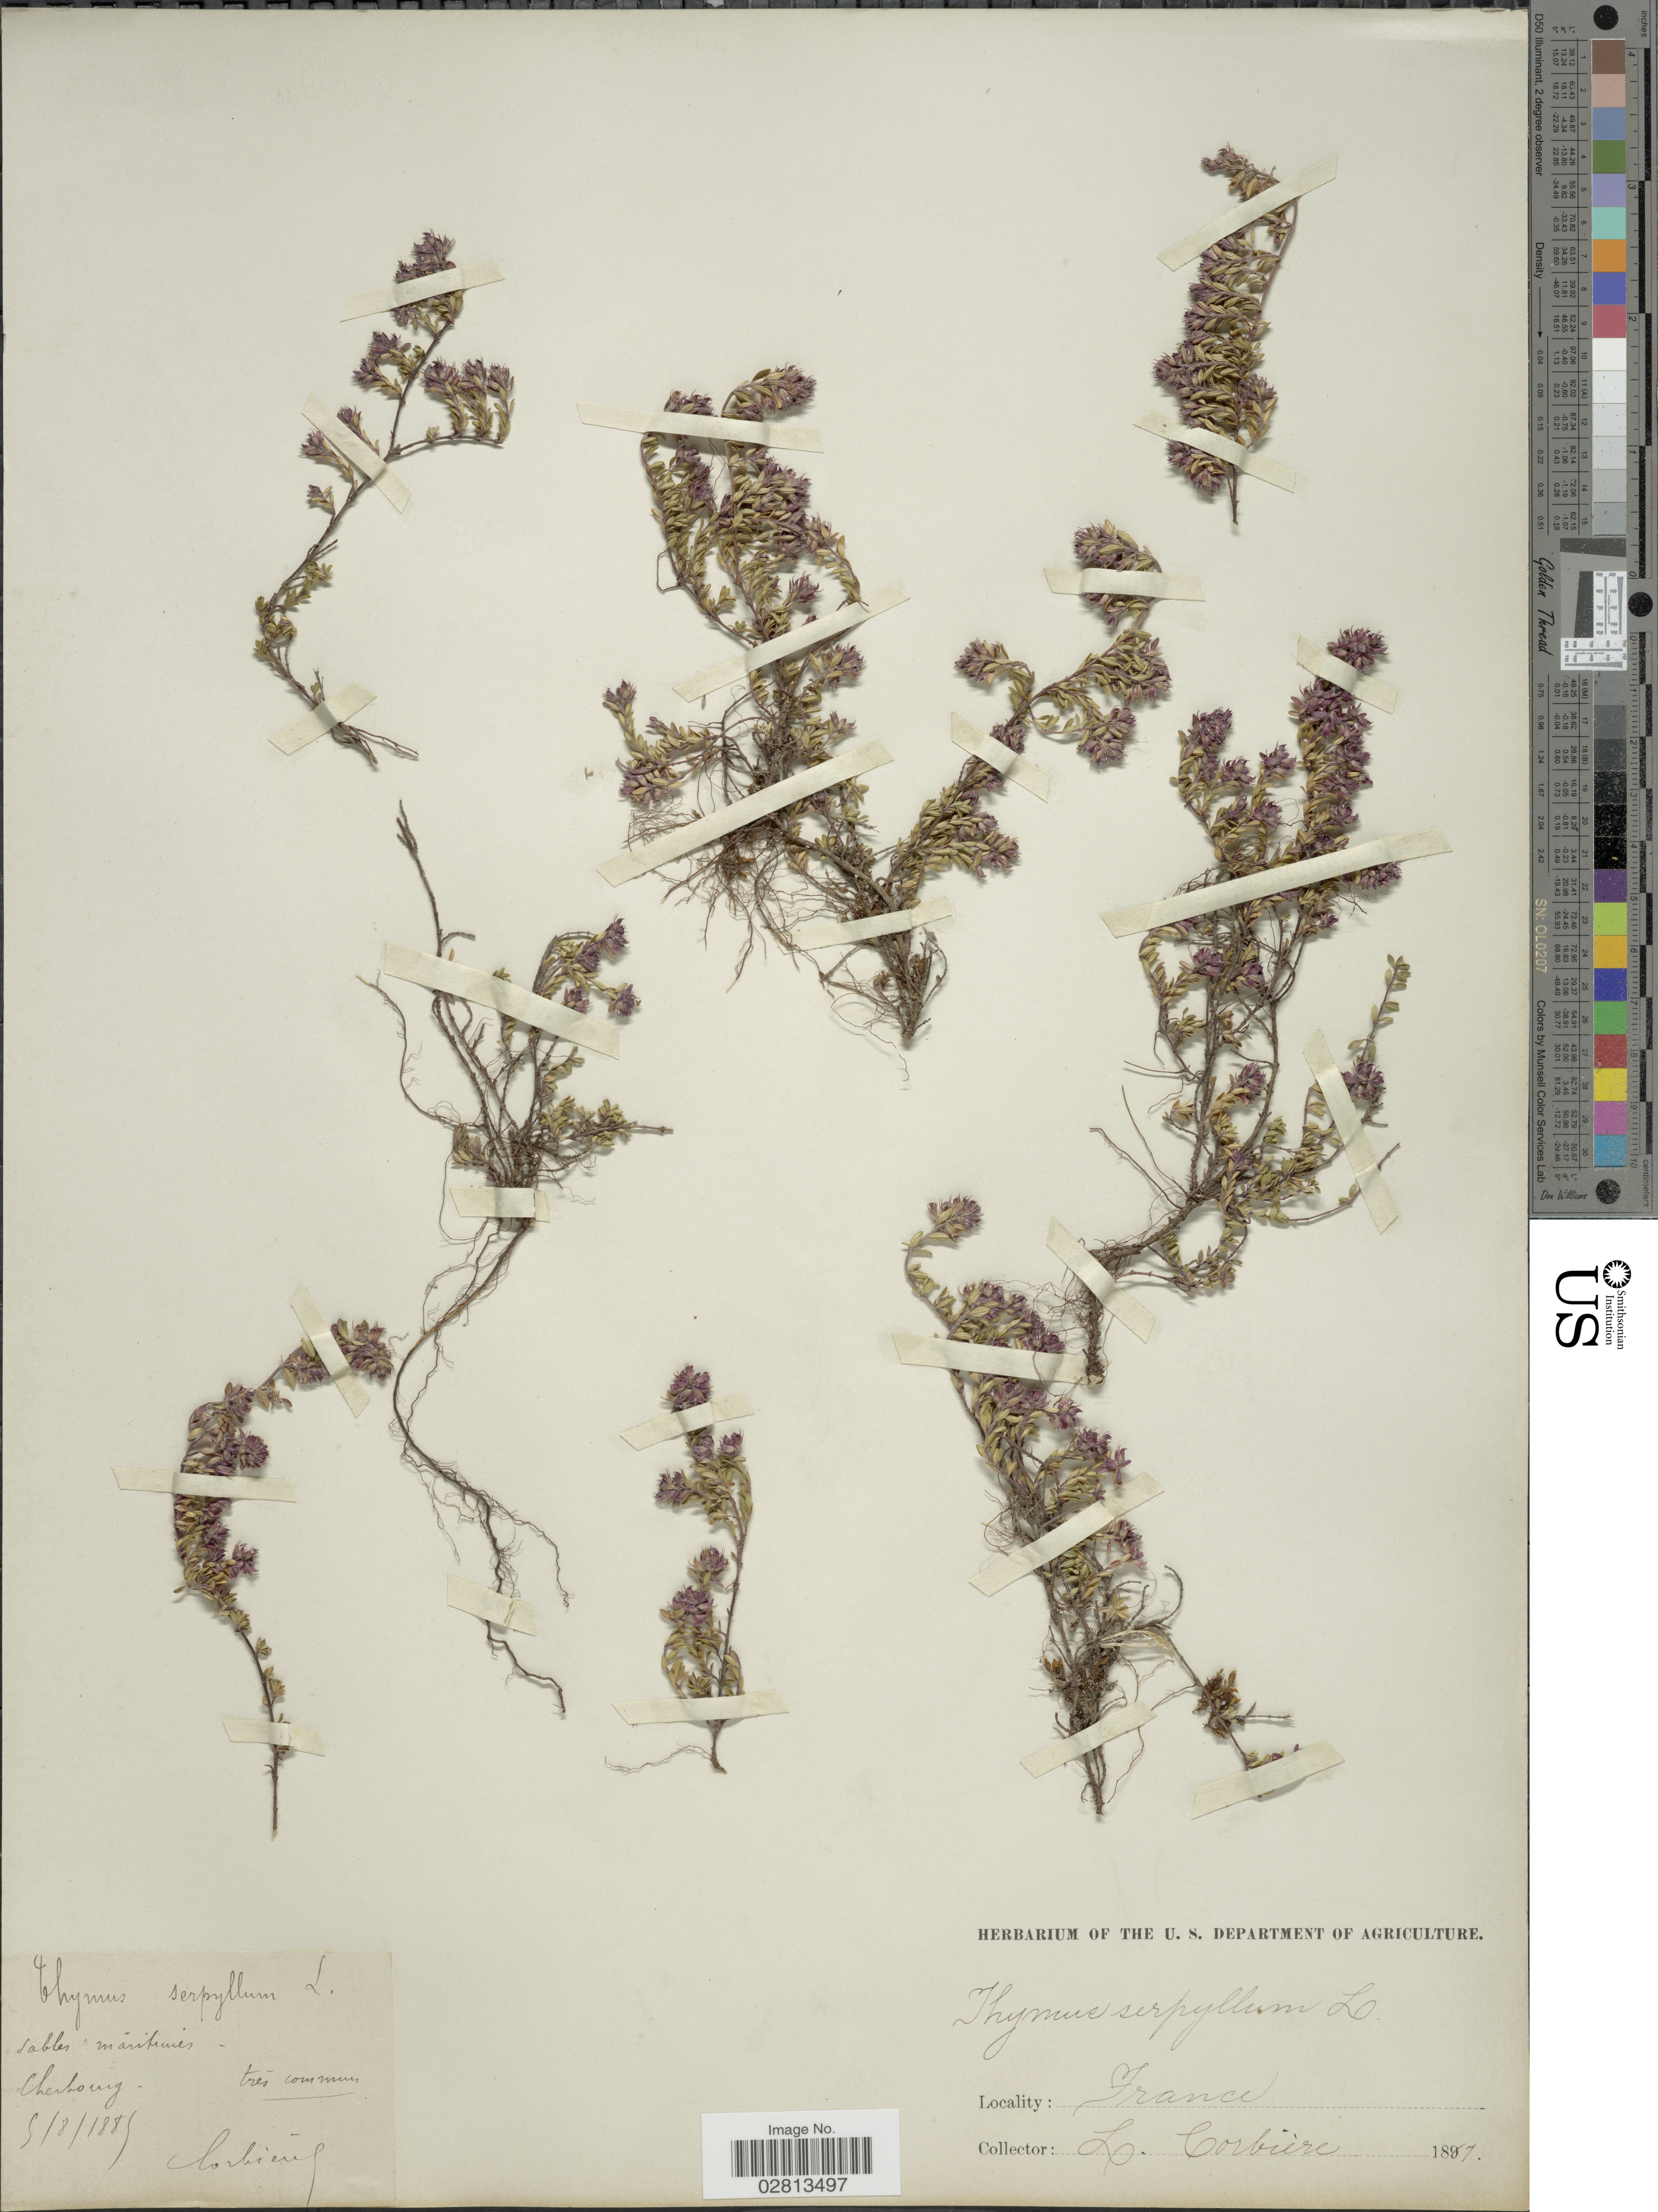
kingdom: Plantae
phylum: Tracheophyta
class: Magnoliopsida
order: Lamiales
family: Lamiaceae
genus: Thymus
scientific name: Thymus serpyllum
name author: L.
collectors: L. Corbière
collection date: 1885-08-05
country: France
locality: Cherbourg.